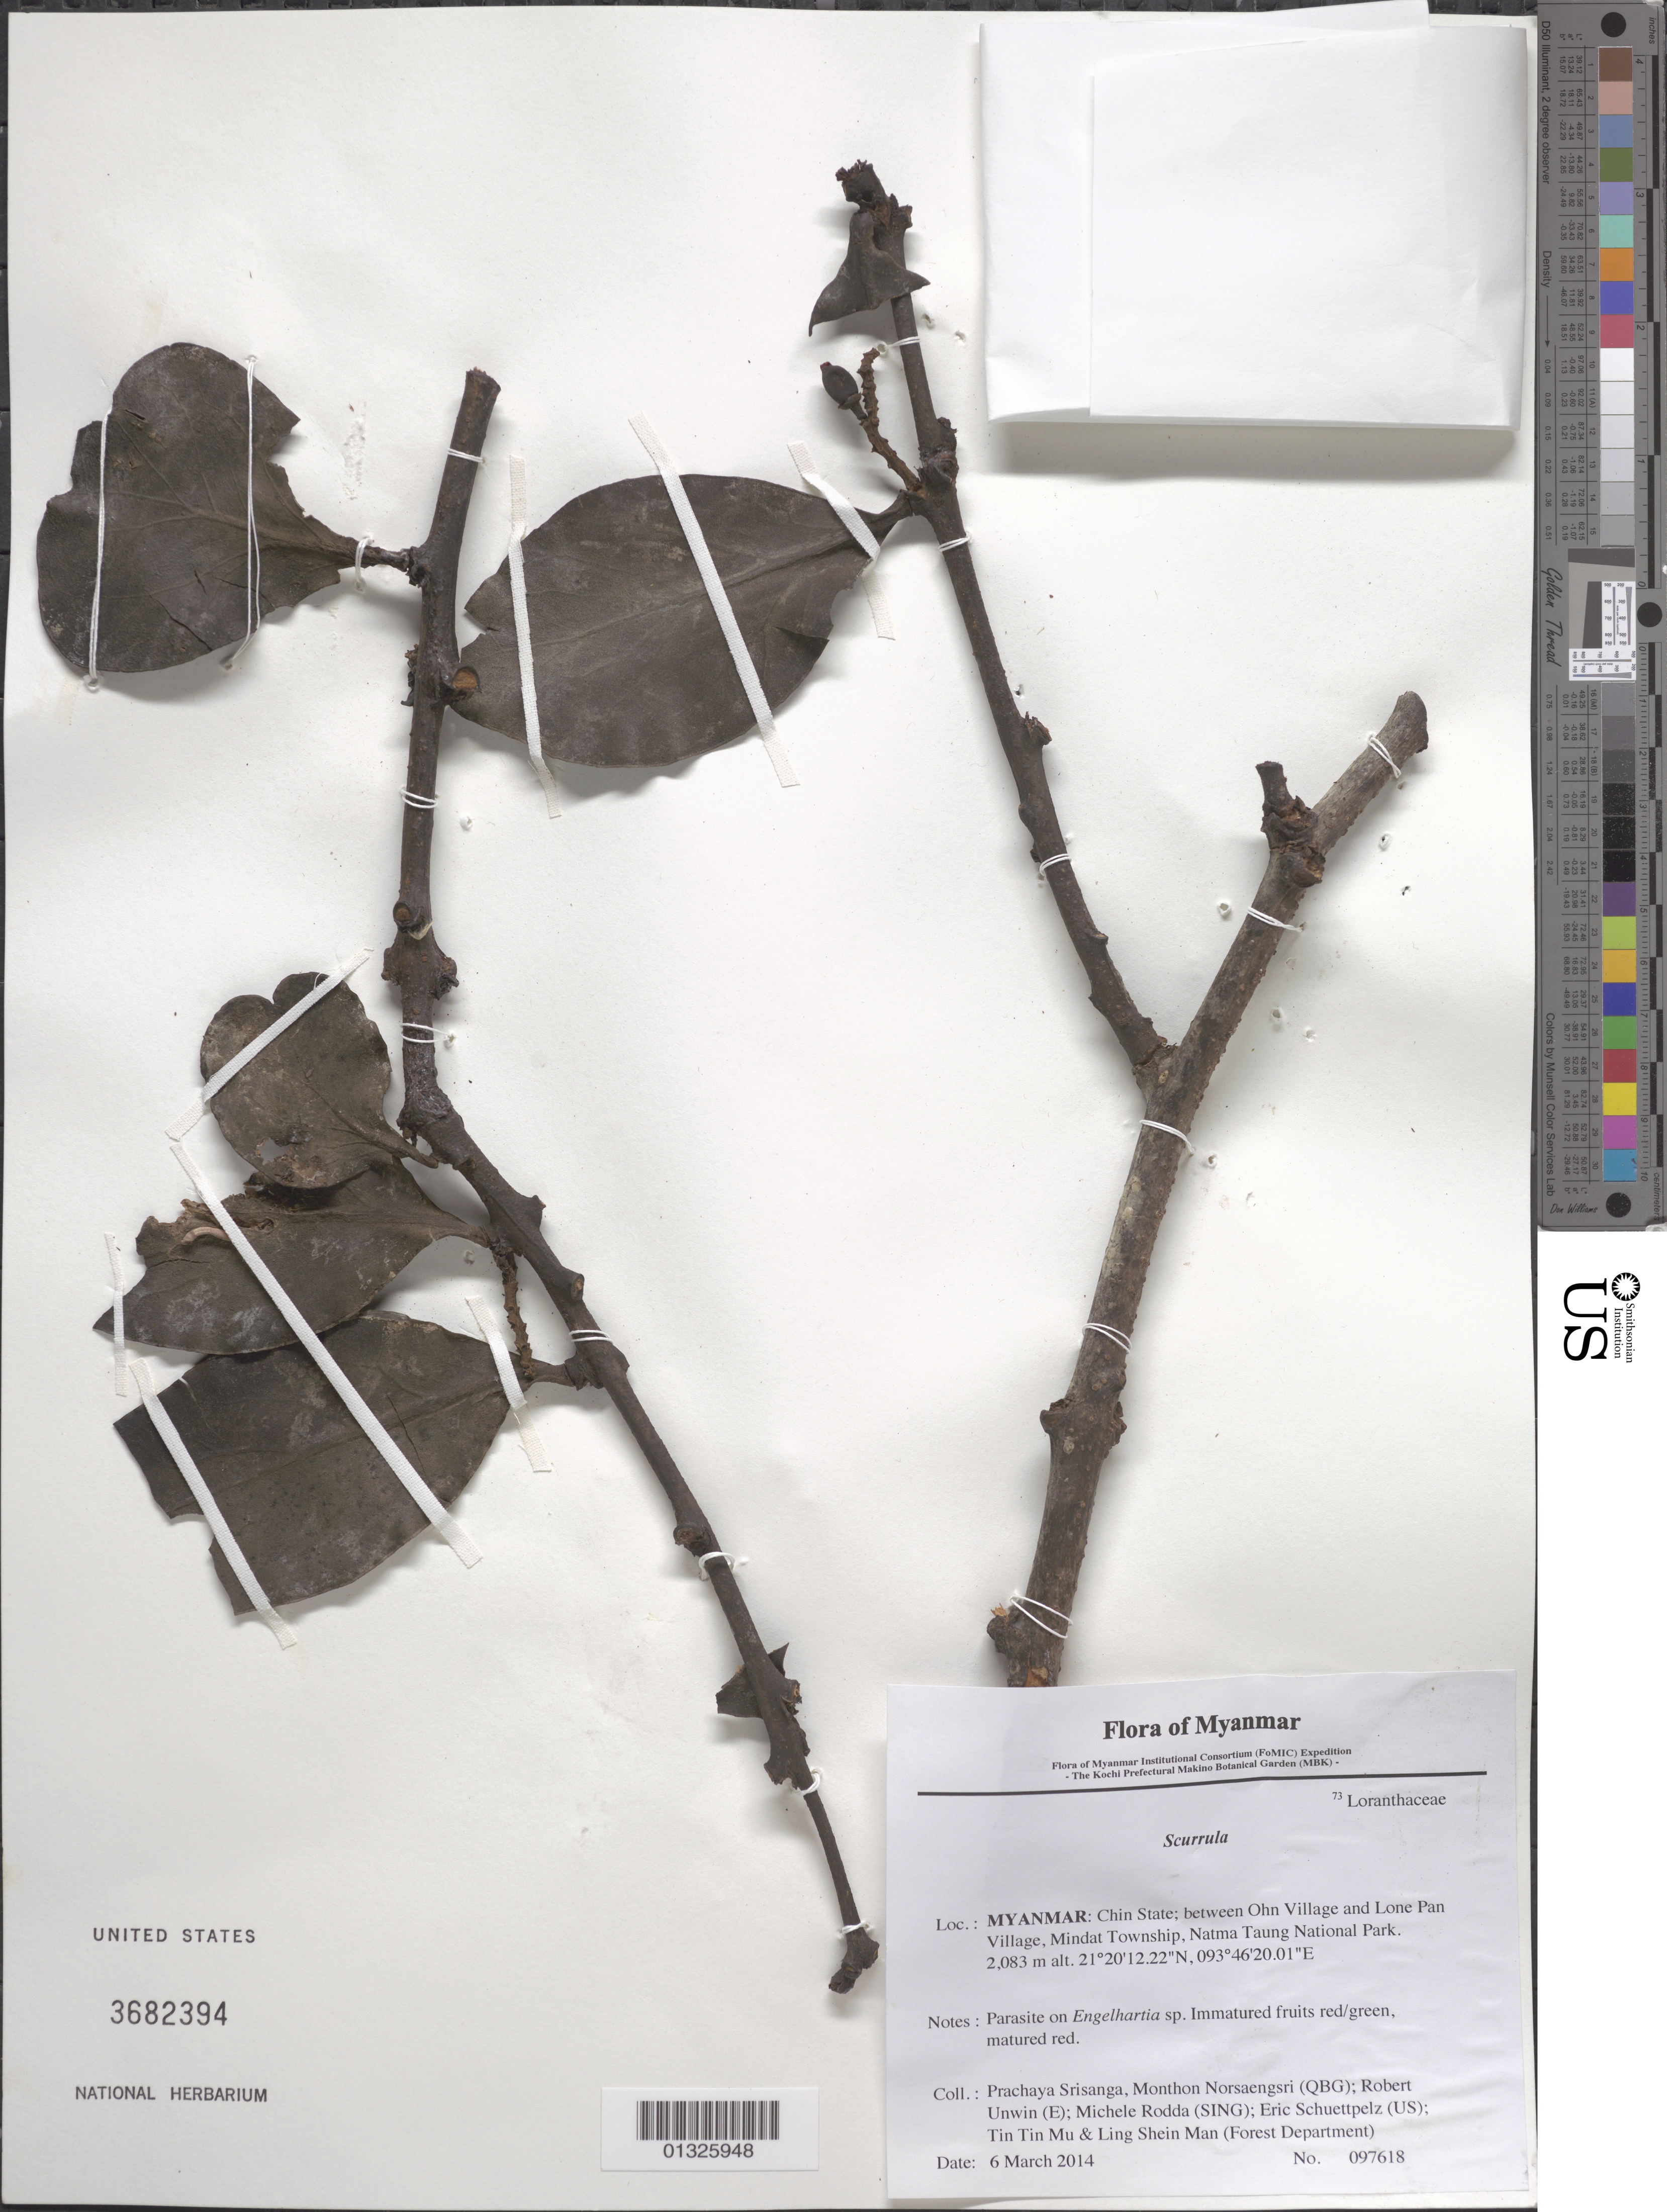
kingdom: Plantae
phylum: Tracheophyta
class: Magnoliopsida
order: Santalales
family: Loranthaceae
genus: Scurrula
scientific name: Scurrula sp.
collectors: P. Srisanga, M. Norsaengsri, R. Unwin, M. Rodda, E. Schuettpelz, Tin Tin Mu & Ling Shein Man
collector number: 97618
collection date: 2014-03-06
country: Myanmar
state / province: Chin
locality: Between Ohn Village and Lone Pan Village, Mindat Township, Natma Taung National Park.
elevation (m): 2083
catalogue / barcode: US 3682394